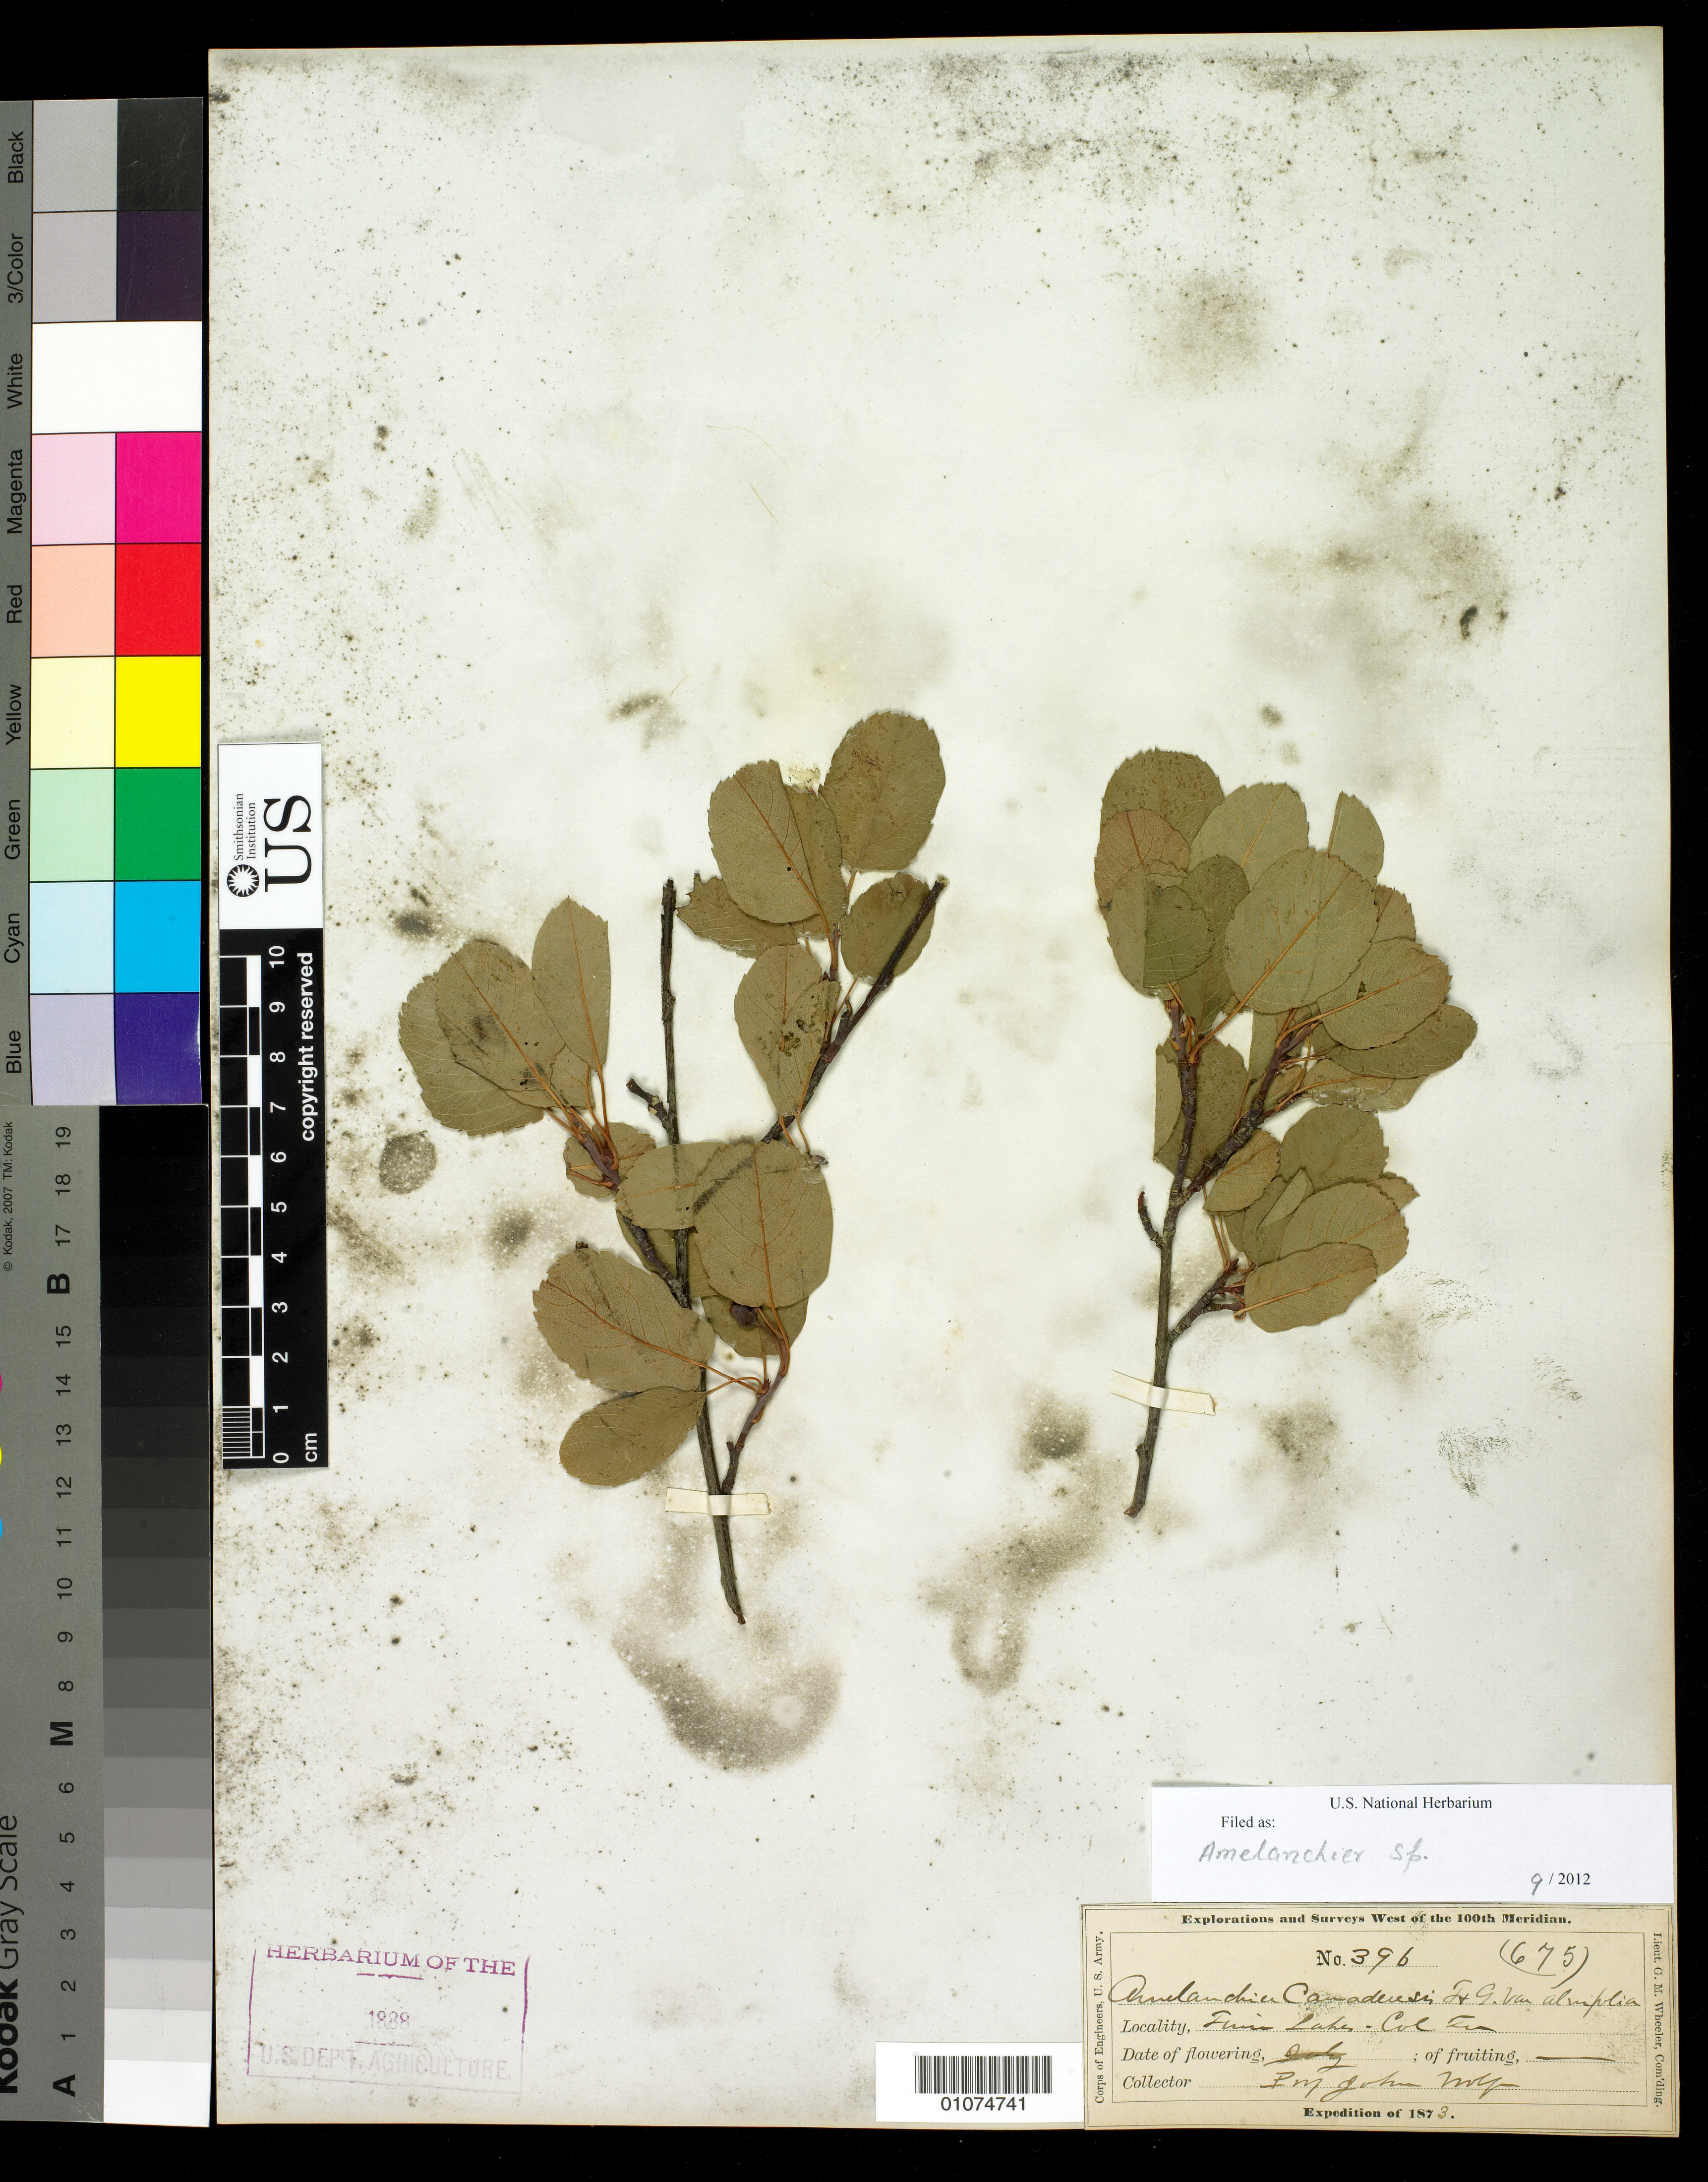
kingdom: Plantae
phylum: Tracheophyta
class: Magnoliopsida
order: Rosales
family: Rosaceae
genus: Amelanchier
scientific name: Amelanchier sp.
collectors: J. Wolf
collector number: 396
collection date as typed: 1873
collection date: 1873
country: United States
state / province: Colorado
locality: Twin Lake, Col Ter.